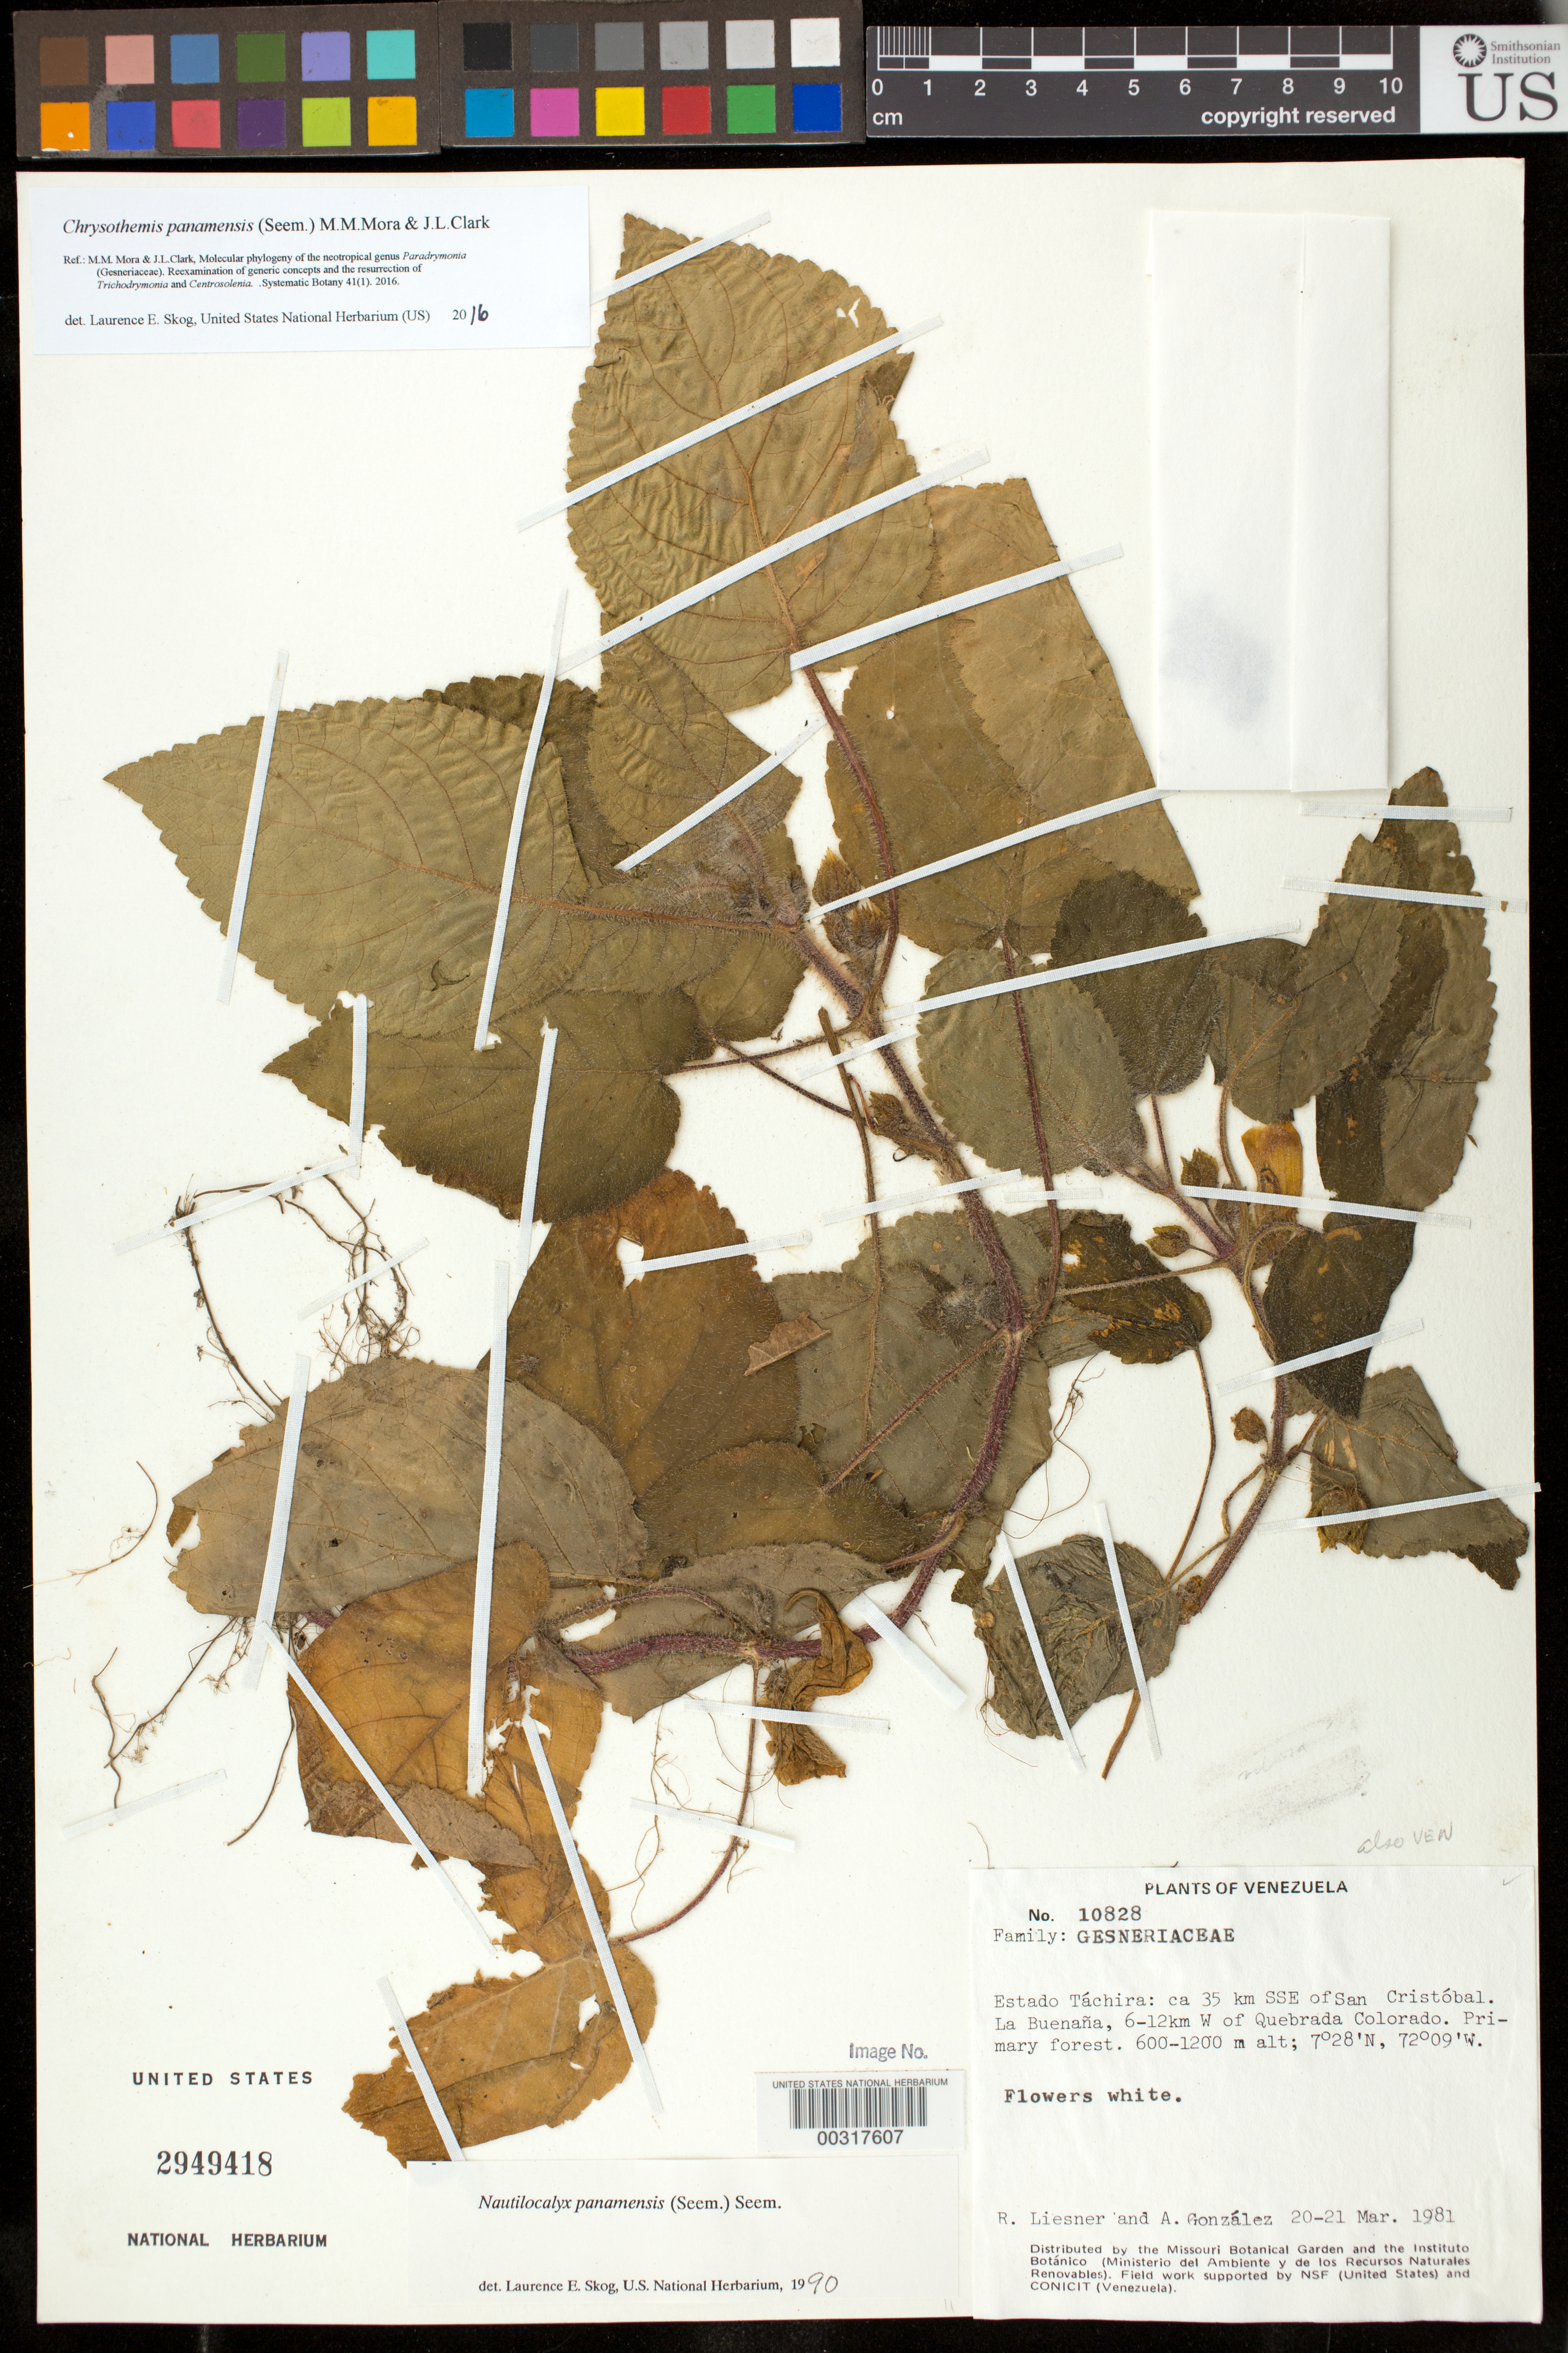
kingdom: Plantae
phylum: Tracheophyta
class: Magnoliopsida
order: Lamiales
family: Gesneriaceae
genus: Chrysothemis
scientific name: Chrysothemis panamensis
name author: (Seem.) M.M. Mora & J.L. Clark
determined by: Skog, Laurence E.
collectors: R. L. Liesner & A. C. González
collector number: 10828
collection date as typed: Mar 1981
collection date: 1981-03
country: Venezuela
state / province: Táchira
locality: Ca 35 km SSE of San Cristobal, La Buenana, 6-12 km W of Quebrada Colorado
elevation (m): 600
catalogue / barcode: US 2949418